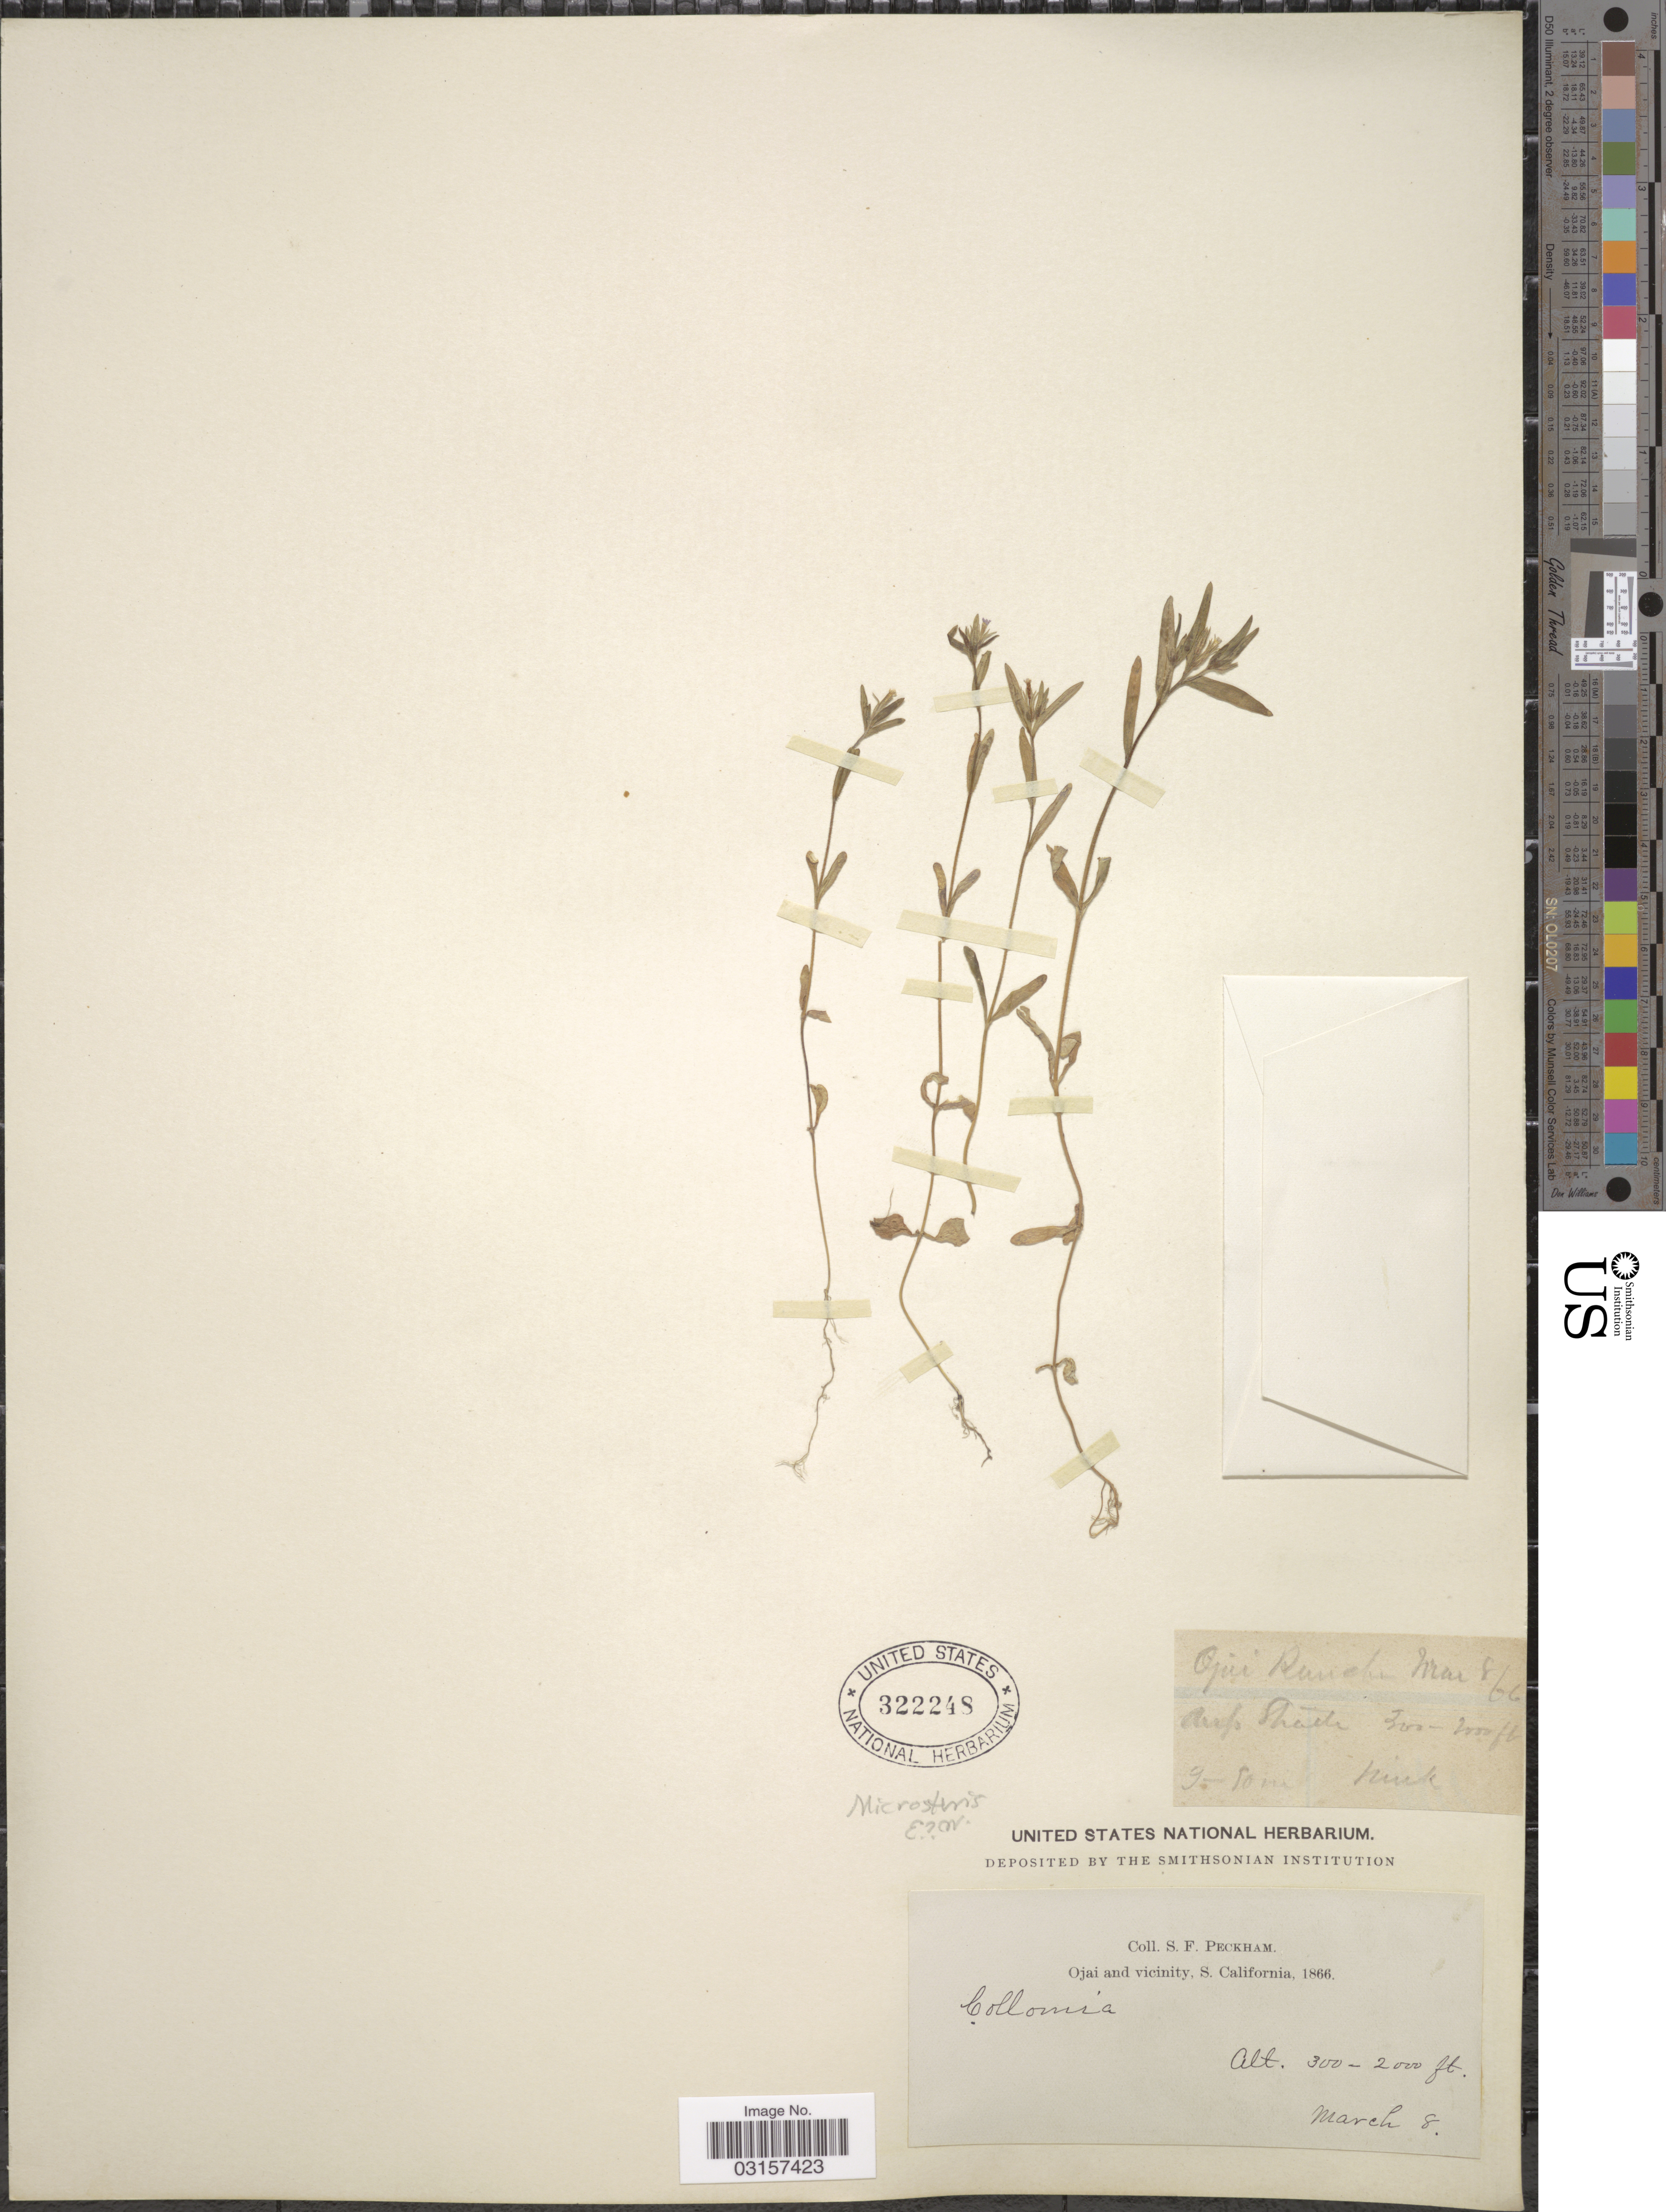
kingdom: Plantae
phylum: Tracheophyta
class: Magnoliopsida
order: Ericales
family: Polemoniaceae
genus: Microsteris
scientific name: Microsteris gracilis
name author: (Hook.) Greene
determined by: (US) Smithsonian Institution - National Museum of Natural History - Department of Botany (UNITED STATES)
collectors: S. Peckham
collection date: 1866-03-08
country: United States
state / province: California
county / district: Ventura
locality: Ojai and vicinity, S. California.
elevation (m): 91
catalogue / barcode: US 322248